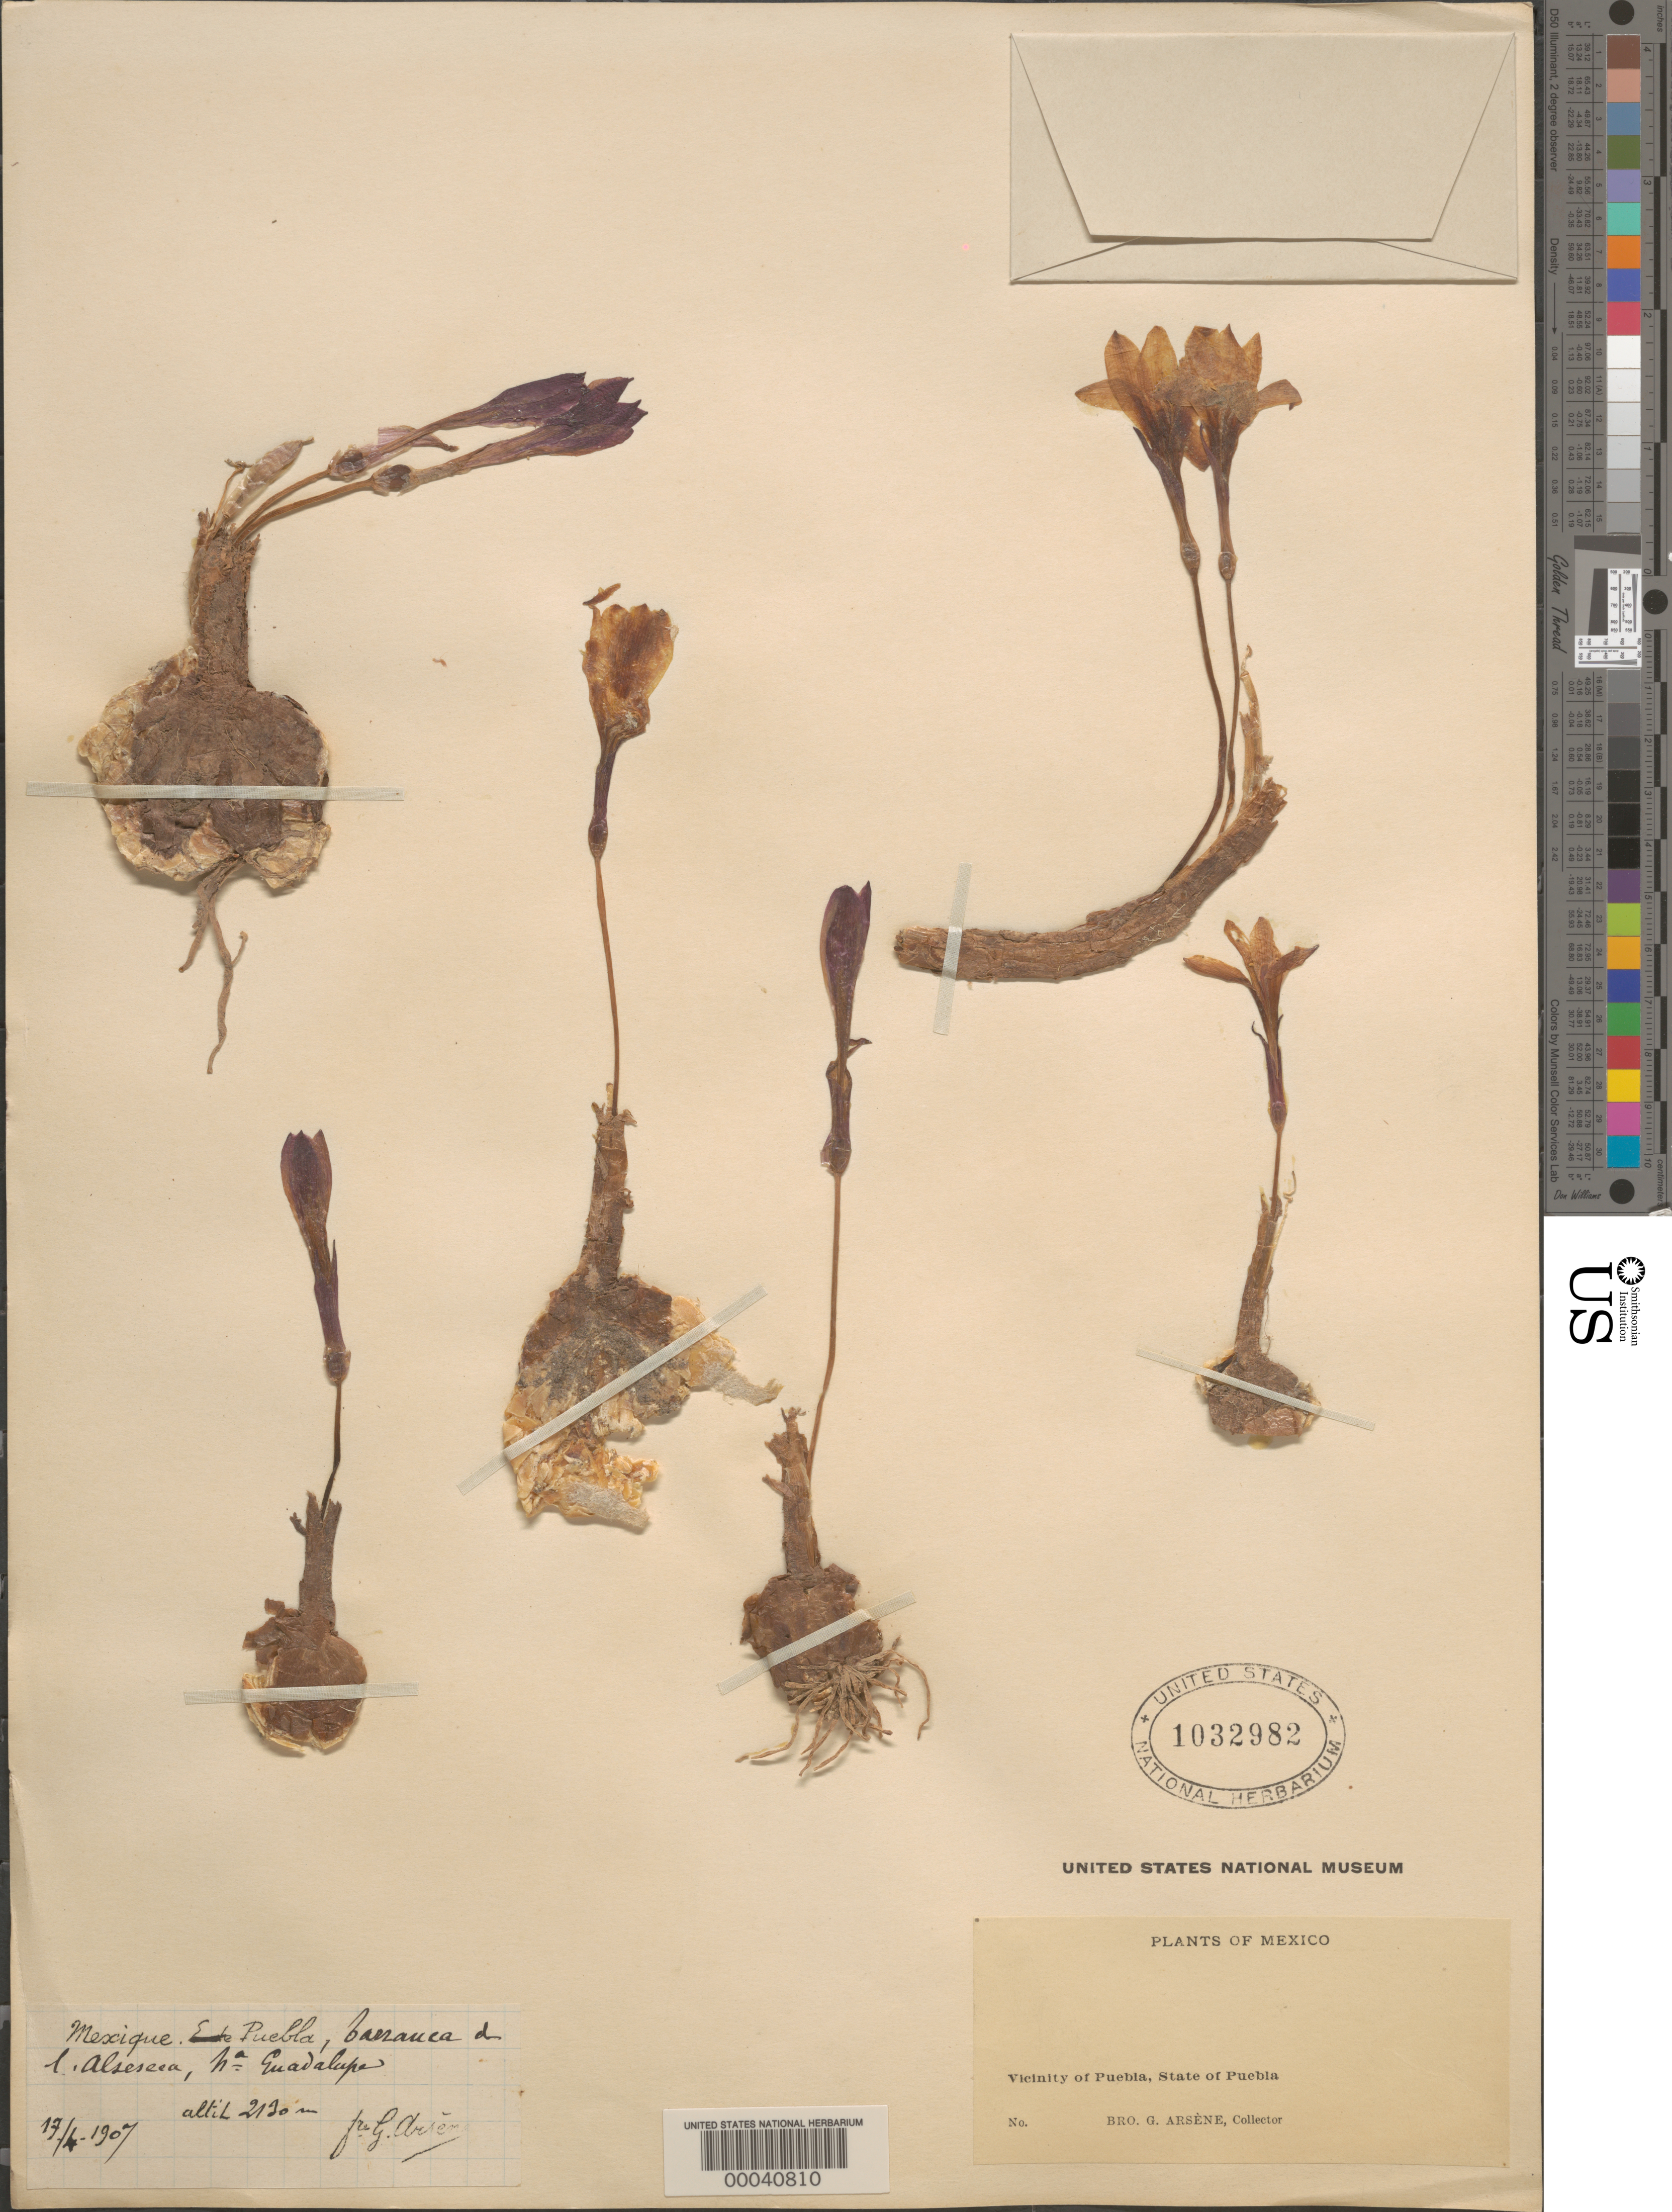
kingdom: Plantae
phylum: Tracheophyta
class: Liliopsida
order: Asparagales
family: Amaryllidaceae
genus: Zephyranthes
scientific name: Zephyranthes sp.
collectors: Bro. G. Arsène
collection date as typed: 17 Apr 1907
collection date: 1907-04-17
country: Mexico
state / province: Puebla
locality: Guadalupe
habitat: Barranca de l. alsescea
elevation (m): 2130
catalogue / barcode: US 1032982